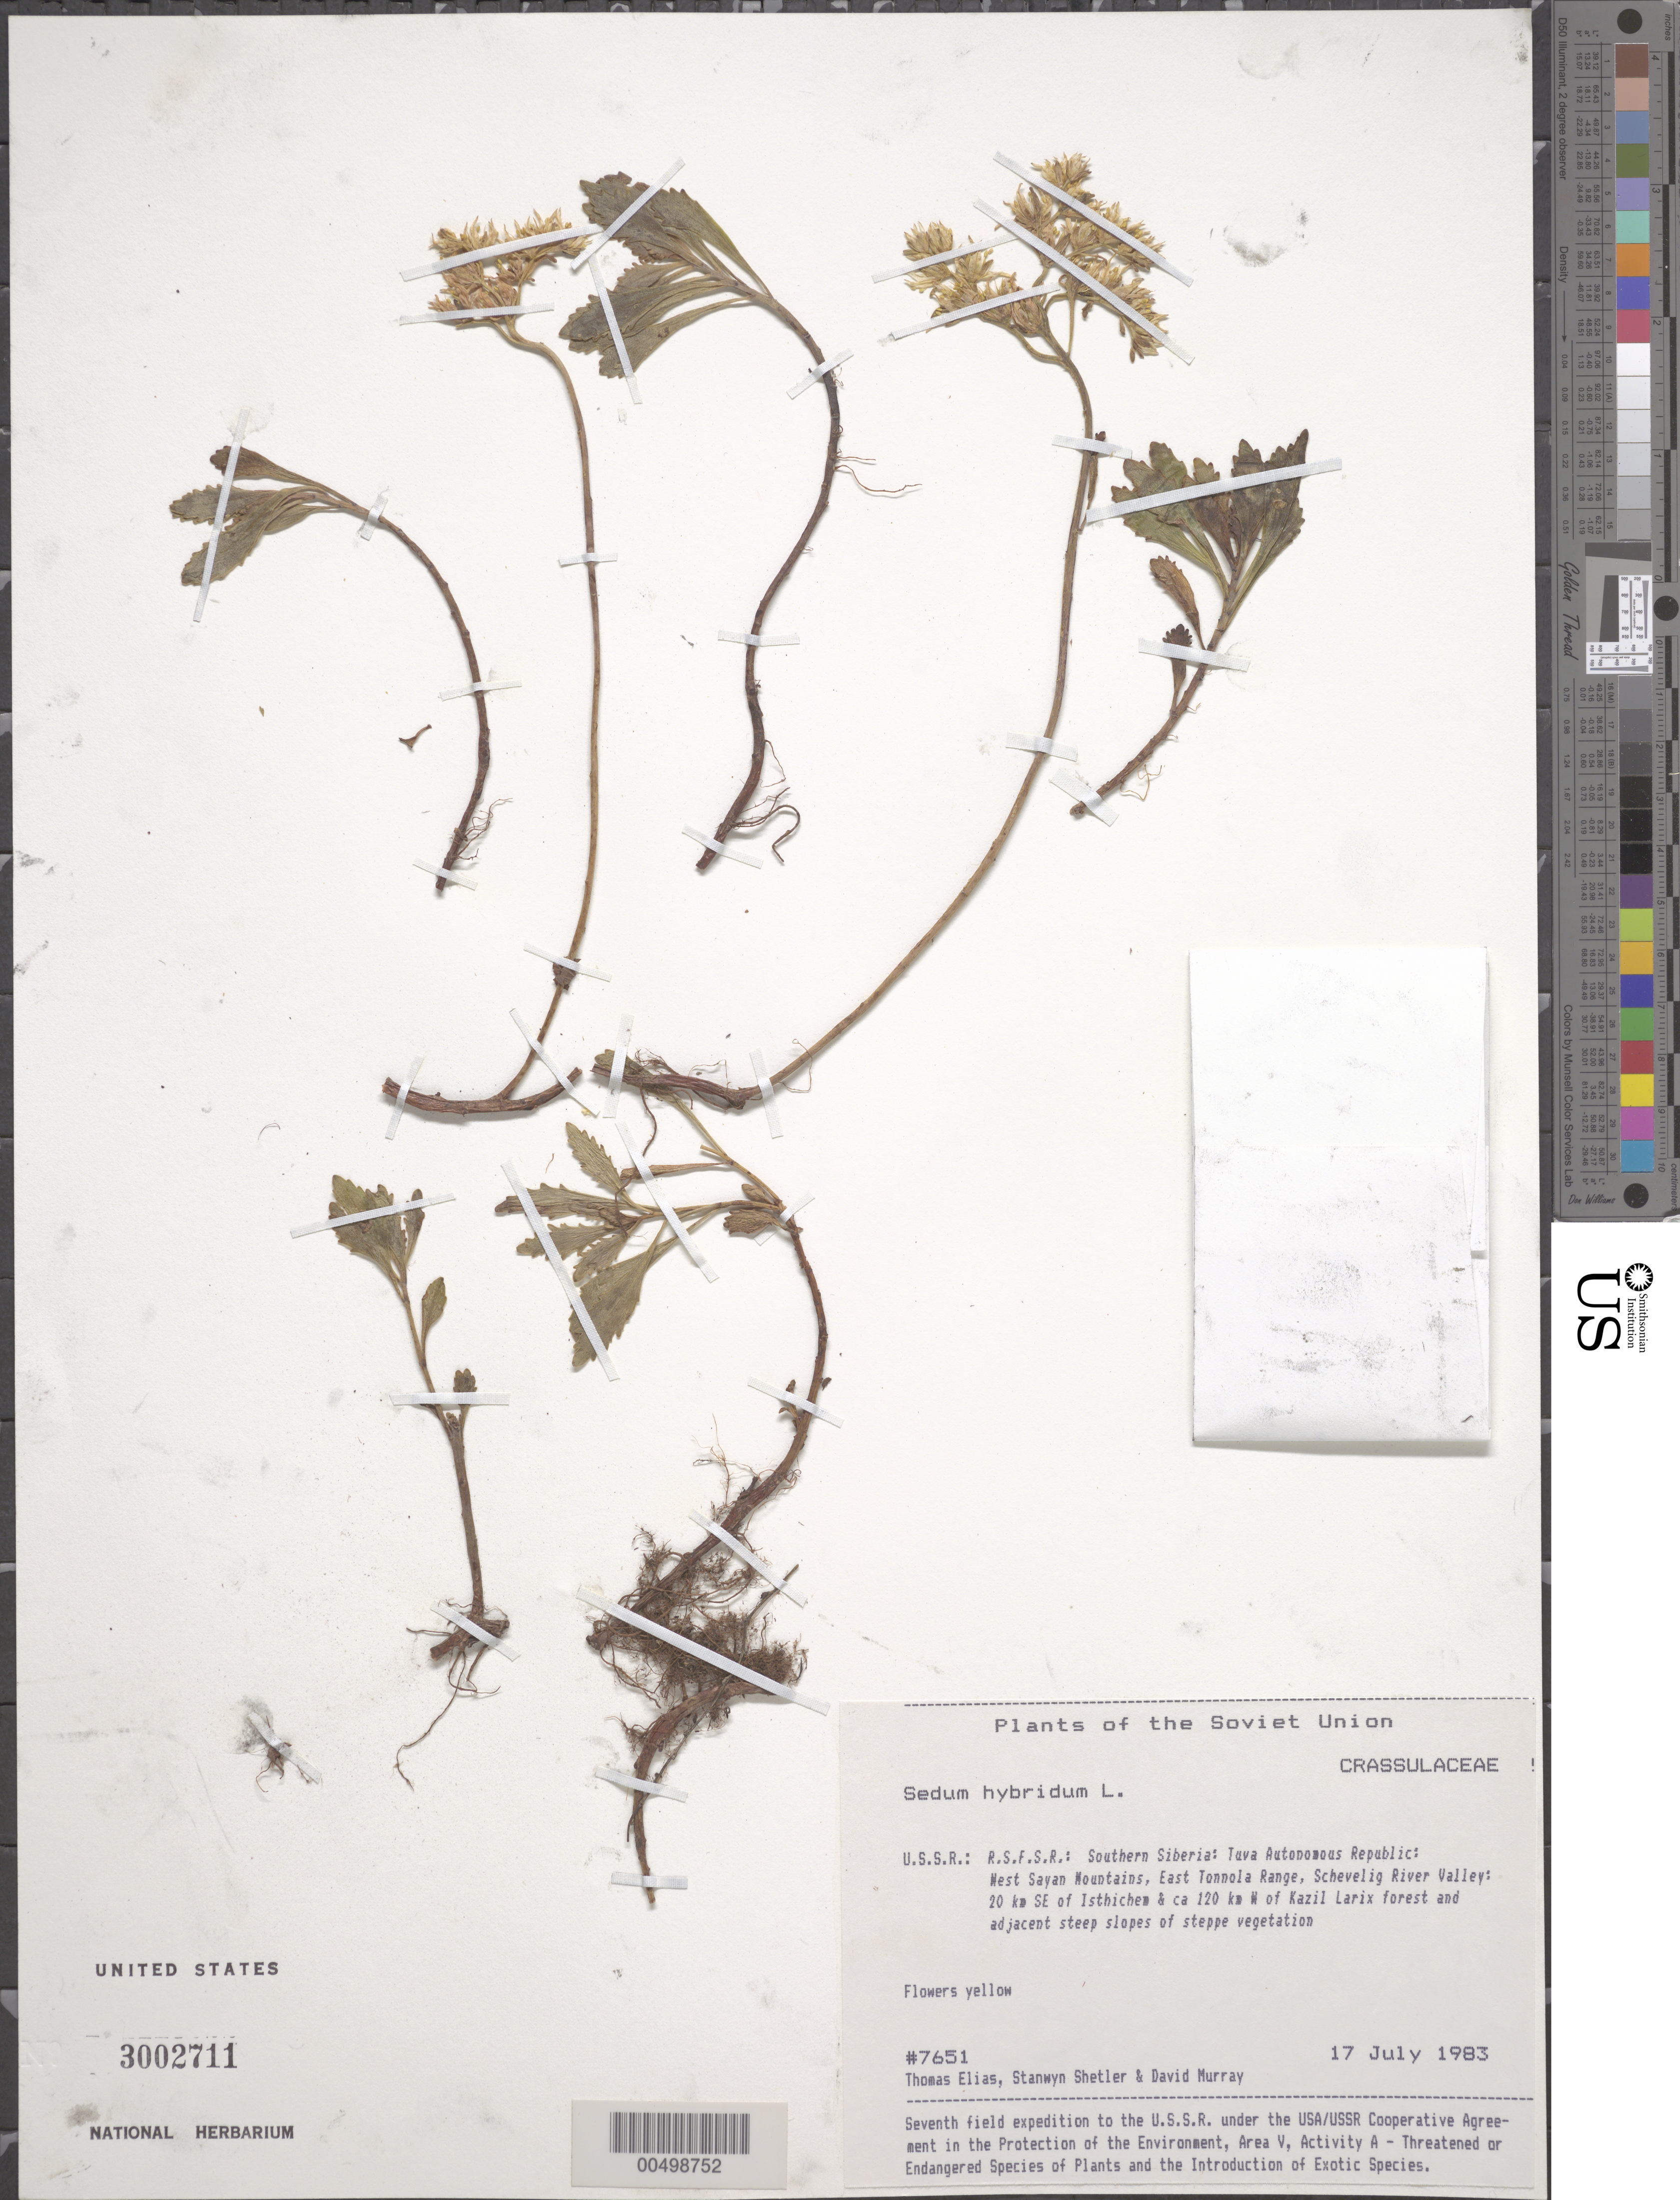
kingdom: Plantae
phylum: Tracheophyta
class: Magnoliopsida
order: Saxifragales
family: Crassulaceae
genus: Phedimus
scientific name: Phedimus hybridus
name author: (L.) 't Hart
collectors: T. Elias, S. Shetler & D. F. Murray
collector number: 7651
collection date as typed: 17 Jul 1983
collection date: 1983-07-17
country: Russian Federation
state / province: Tuva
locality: West Sayan Mountains, East Tonnola [Tannu-Ola ] Range, Schevelig River Valley, 20 km SE of Isthichem [Ishti-Khem] *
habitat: Larix forest and adjacent steep slopes of steppe vegetation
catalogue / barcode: US 3002711